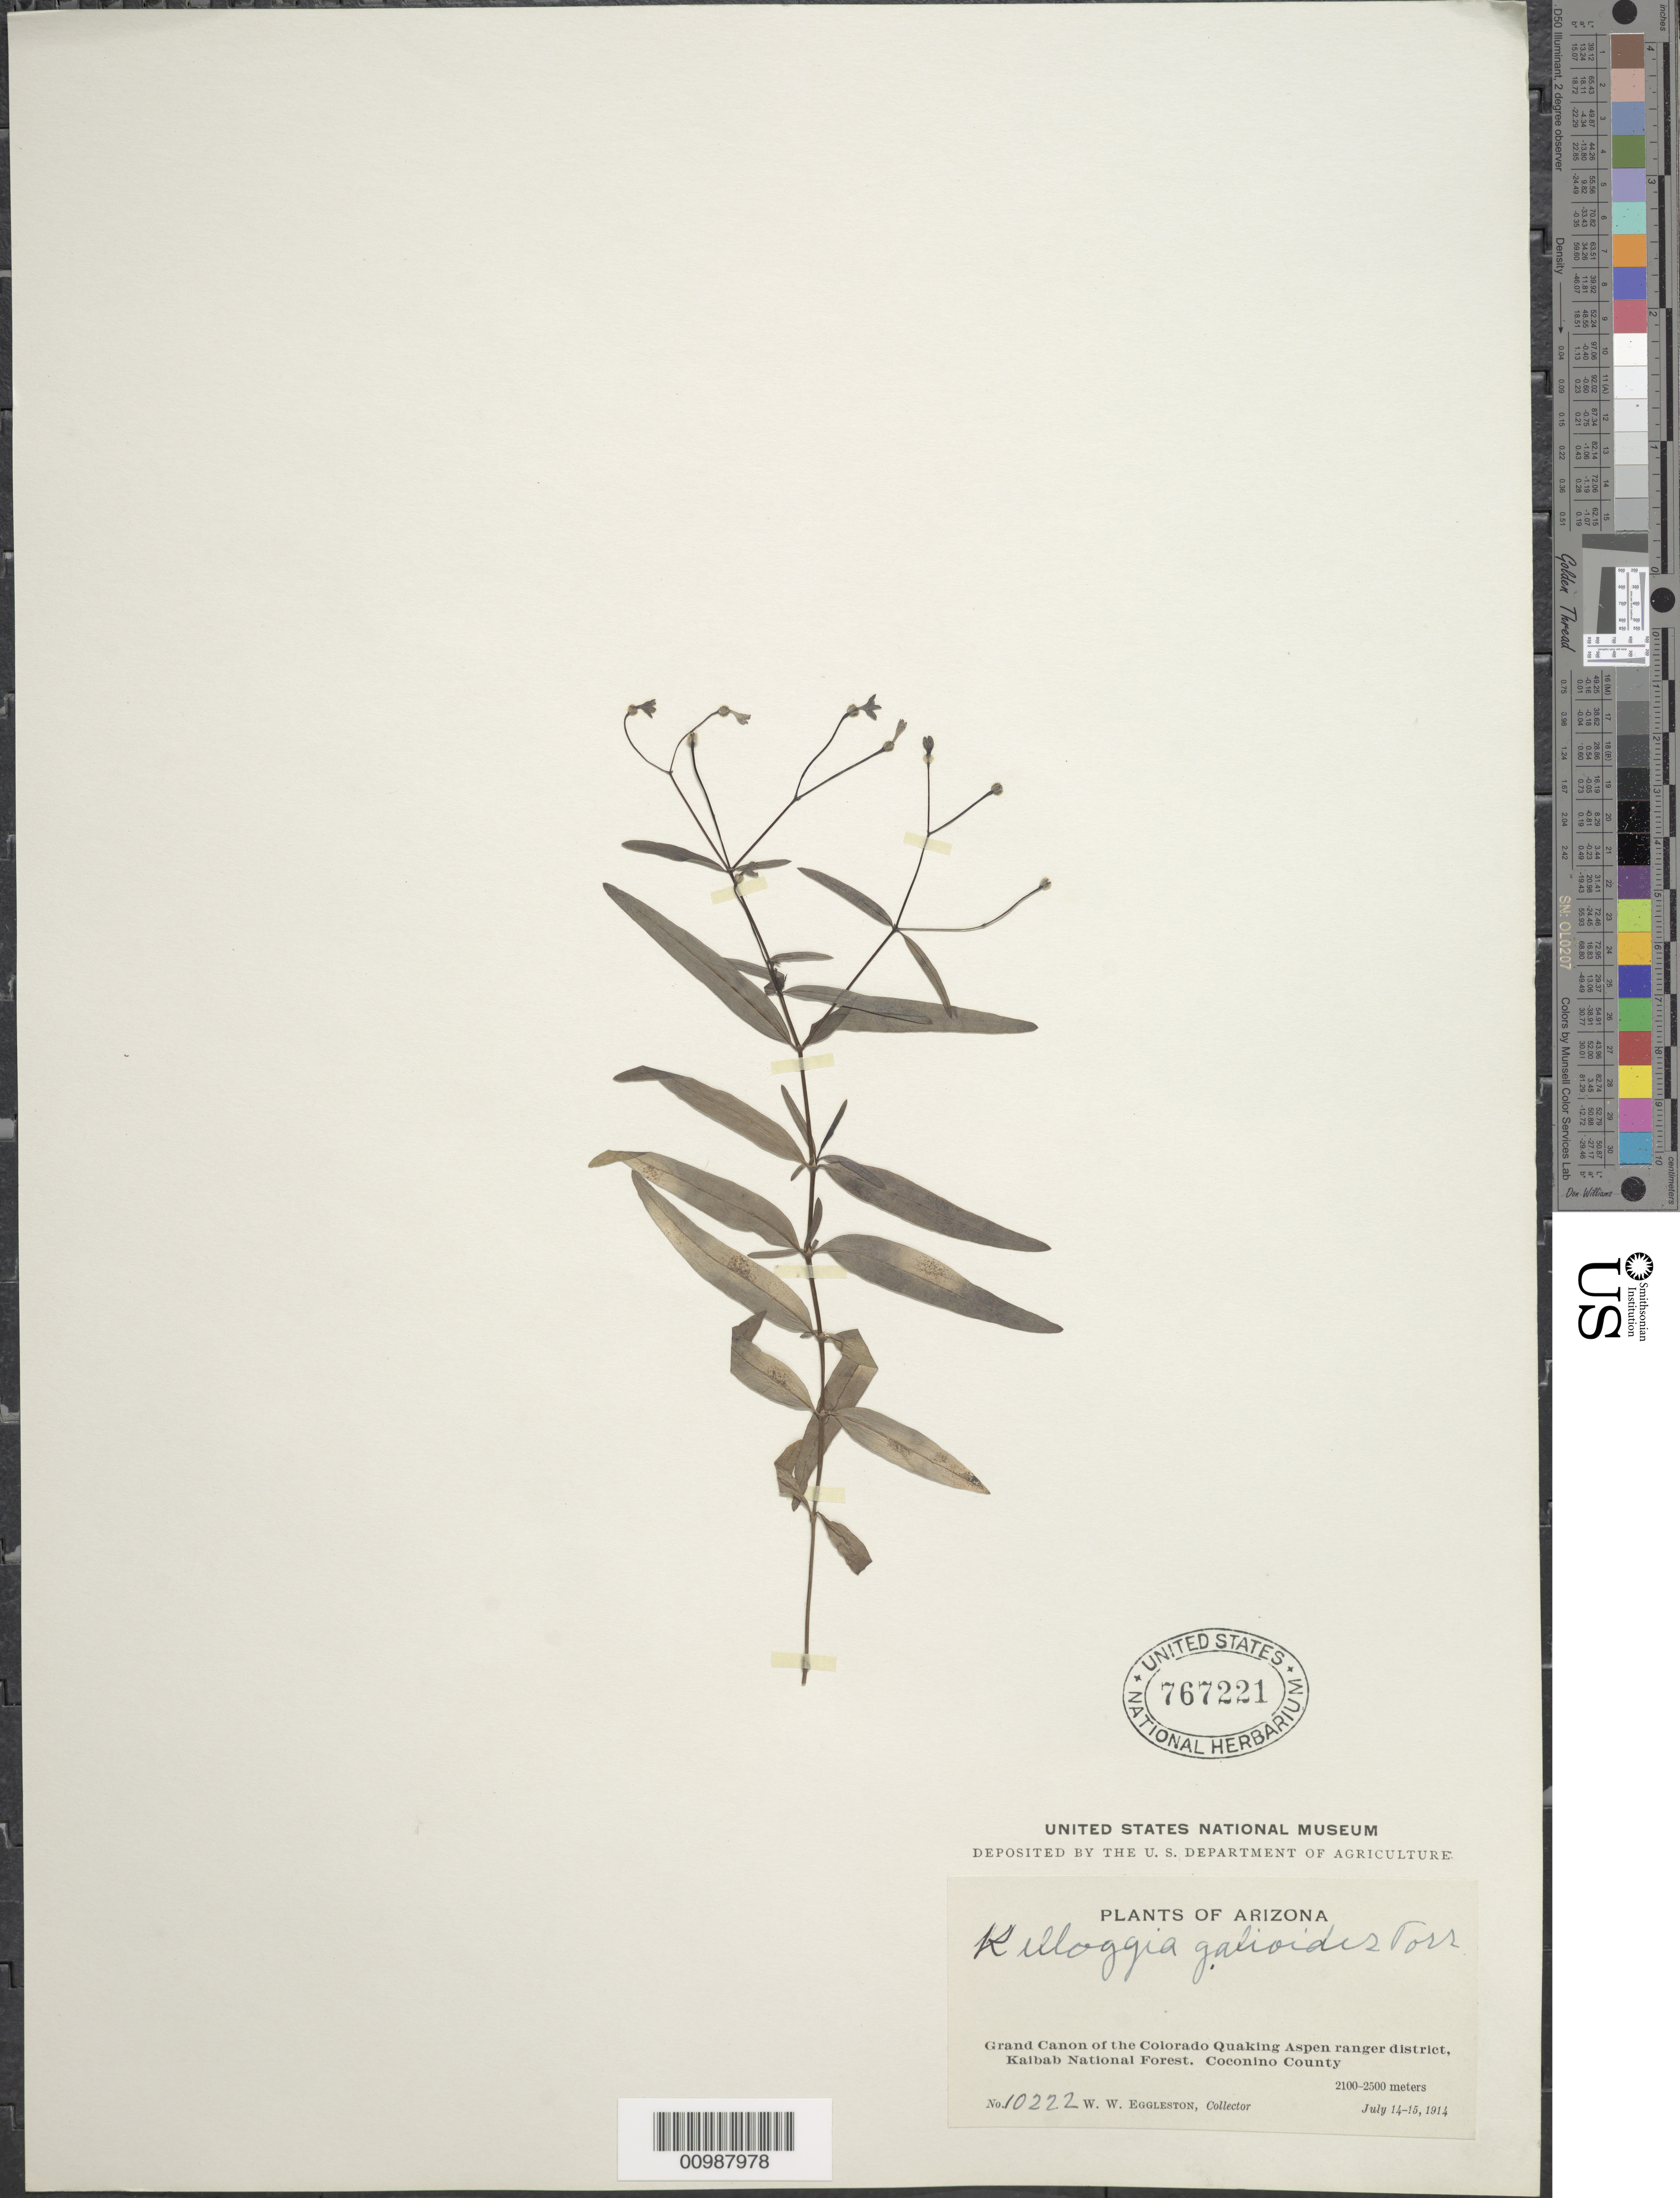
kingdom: Plantae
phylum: Tracheophyta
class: Magnoliopsida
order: Gentianales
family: Rubiaceae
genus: Kelloggia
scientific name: Kelloggia galioides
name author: Torr. in Wilkes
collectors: W. W. Eggleston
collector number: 10222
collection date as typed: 14 Jul 1914 to 15 Jul 1914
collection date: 1914-07-14/1914-07-15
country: United States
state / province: Arizona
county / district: Coconino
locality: Grand Canyon of the Colorado Quaking Aspen ranger district. Kaibab National Forest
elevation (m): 2100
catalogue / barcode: US 767221